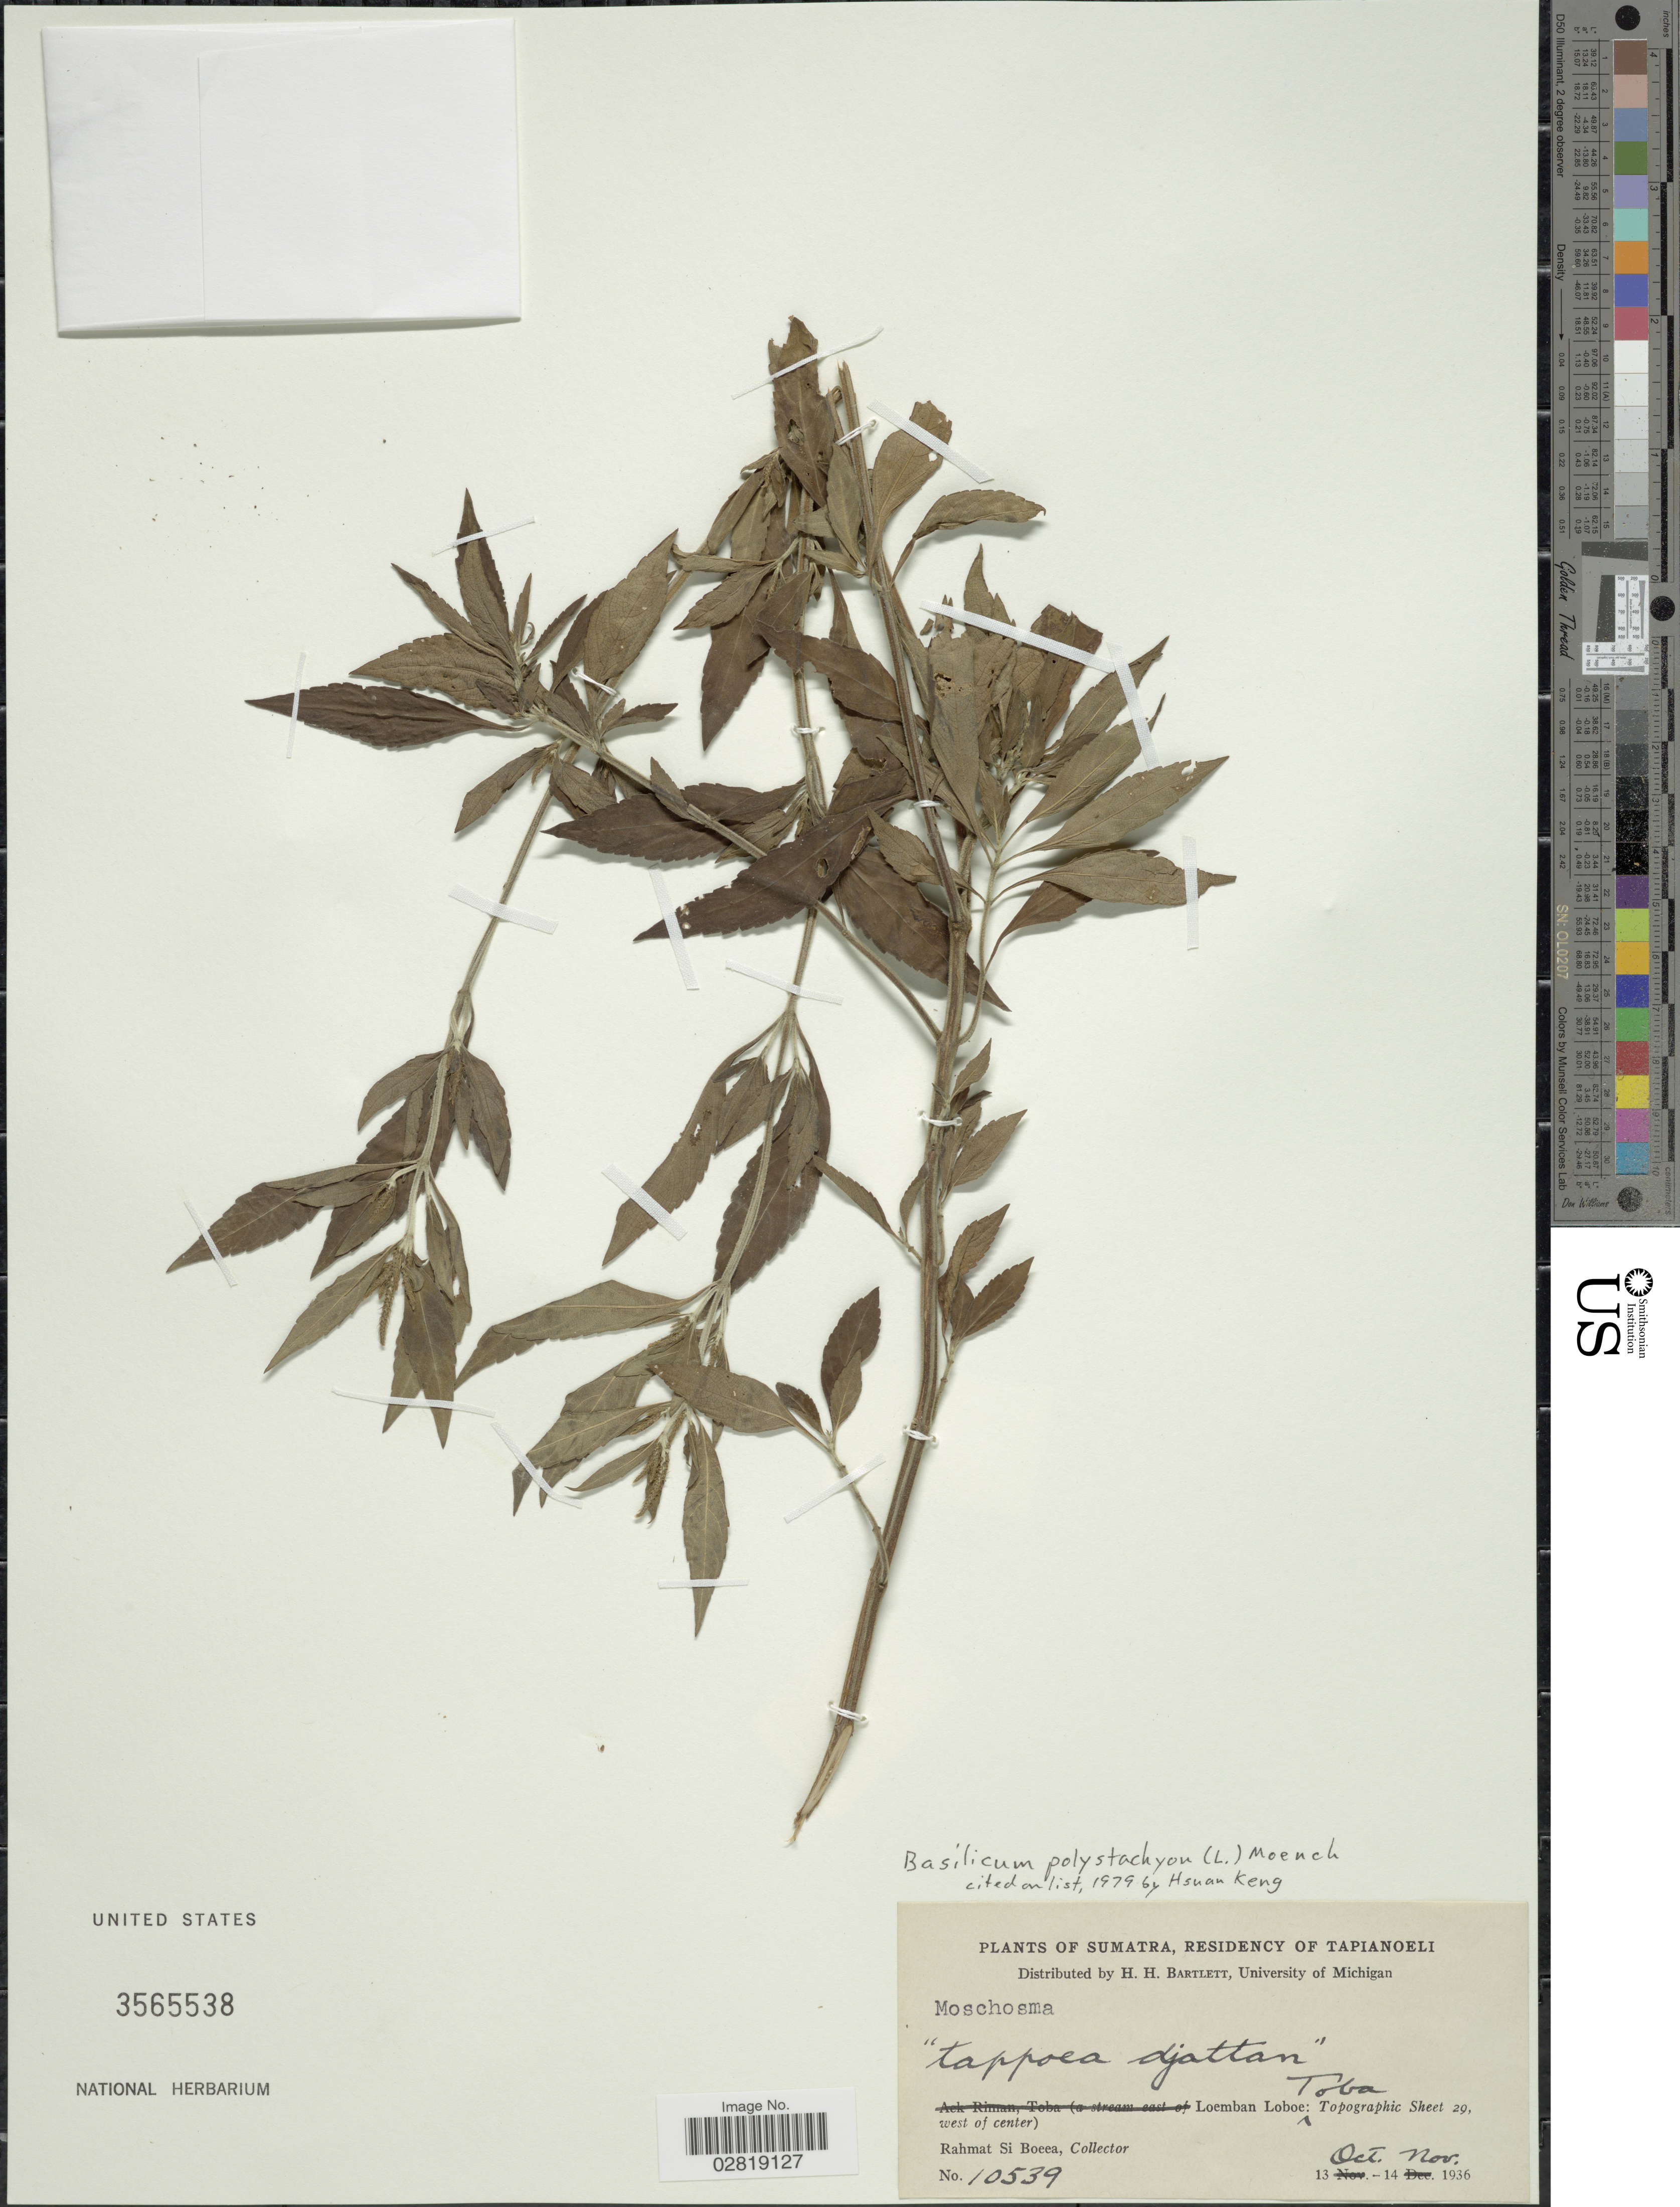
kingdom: Plantae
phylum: Tracheophyta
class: Magnoliopsida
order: Lamiales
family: Lamiaceae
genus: Basilicum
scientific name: Basilicum polystachyon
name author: (L.) Moench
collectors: Rahmat Si Boeea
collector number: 10539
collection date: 1936-10-13/1936-11-14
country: Indonesia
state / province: Sumatra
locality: Residency of Tapianoeli. Loemban Loboe: Toba, Topographic Sheet 29,west of center)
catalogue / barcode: US 3565538